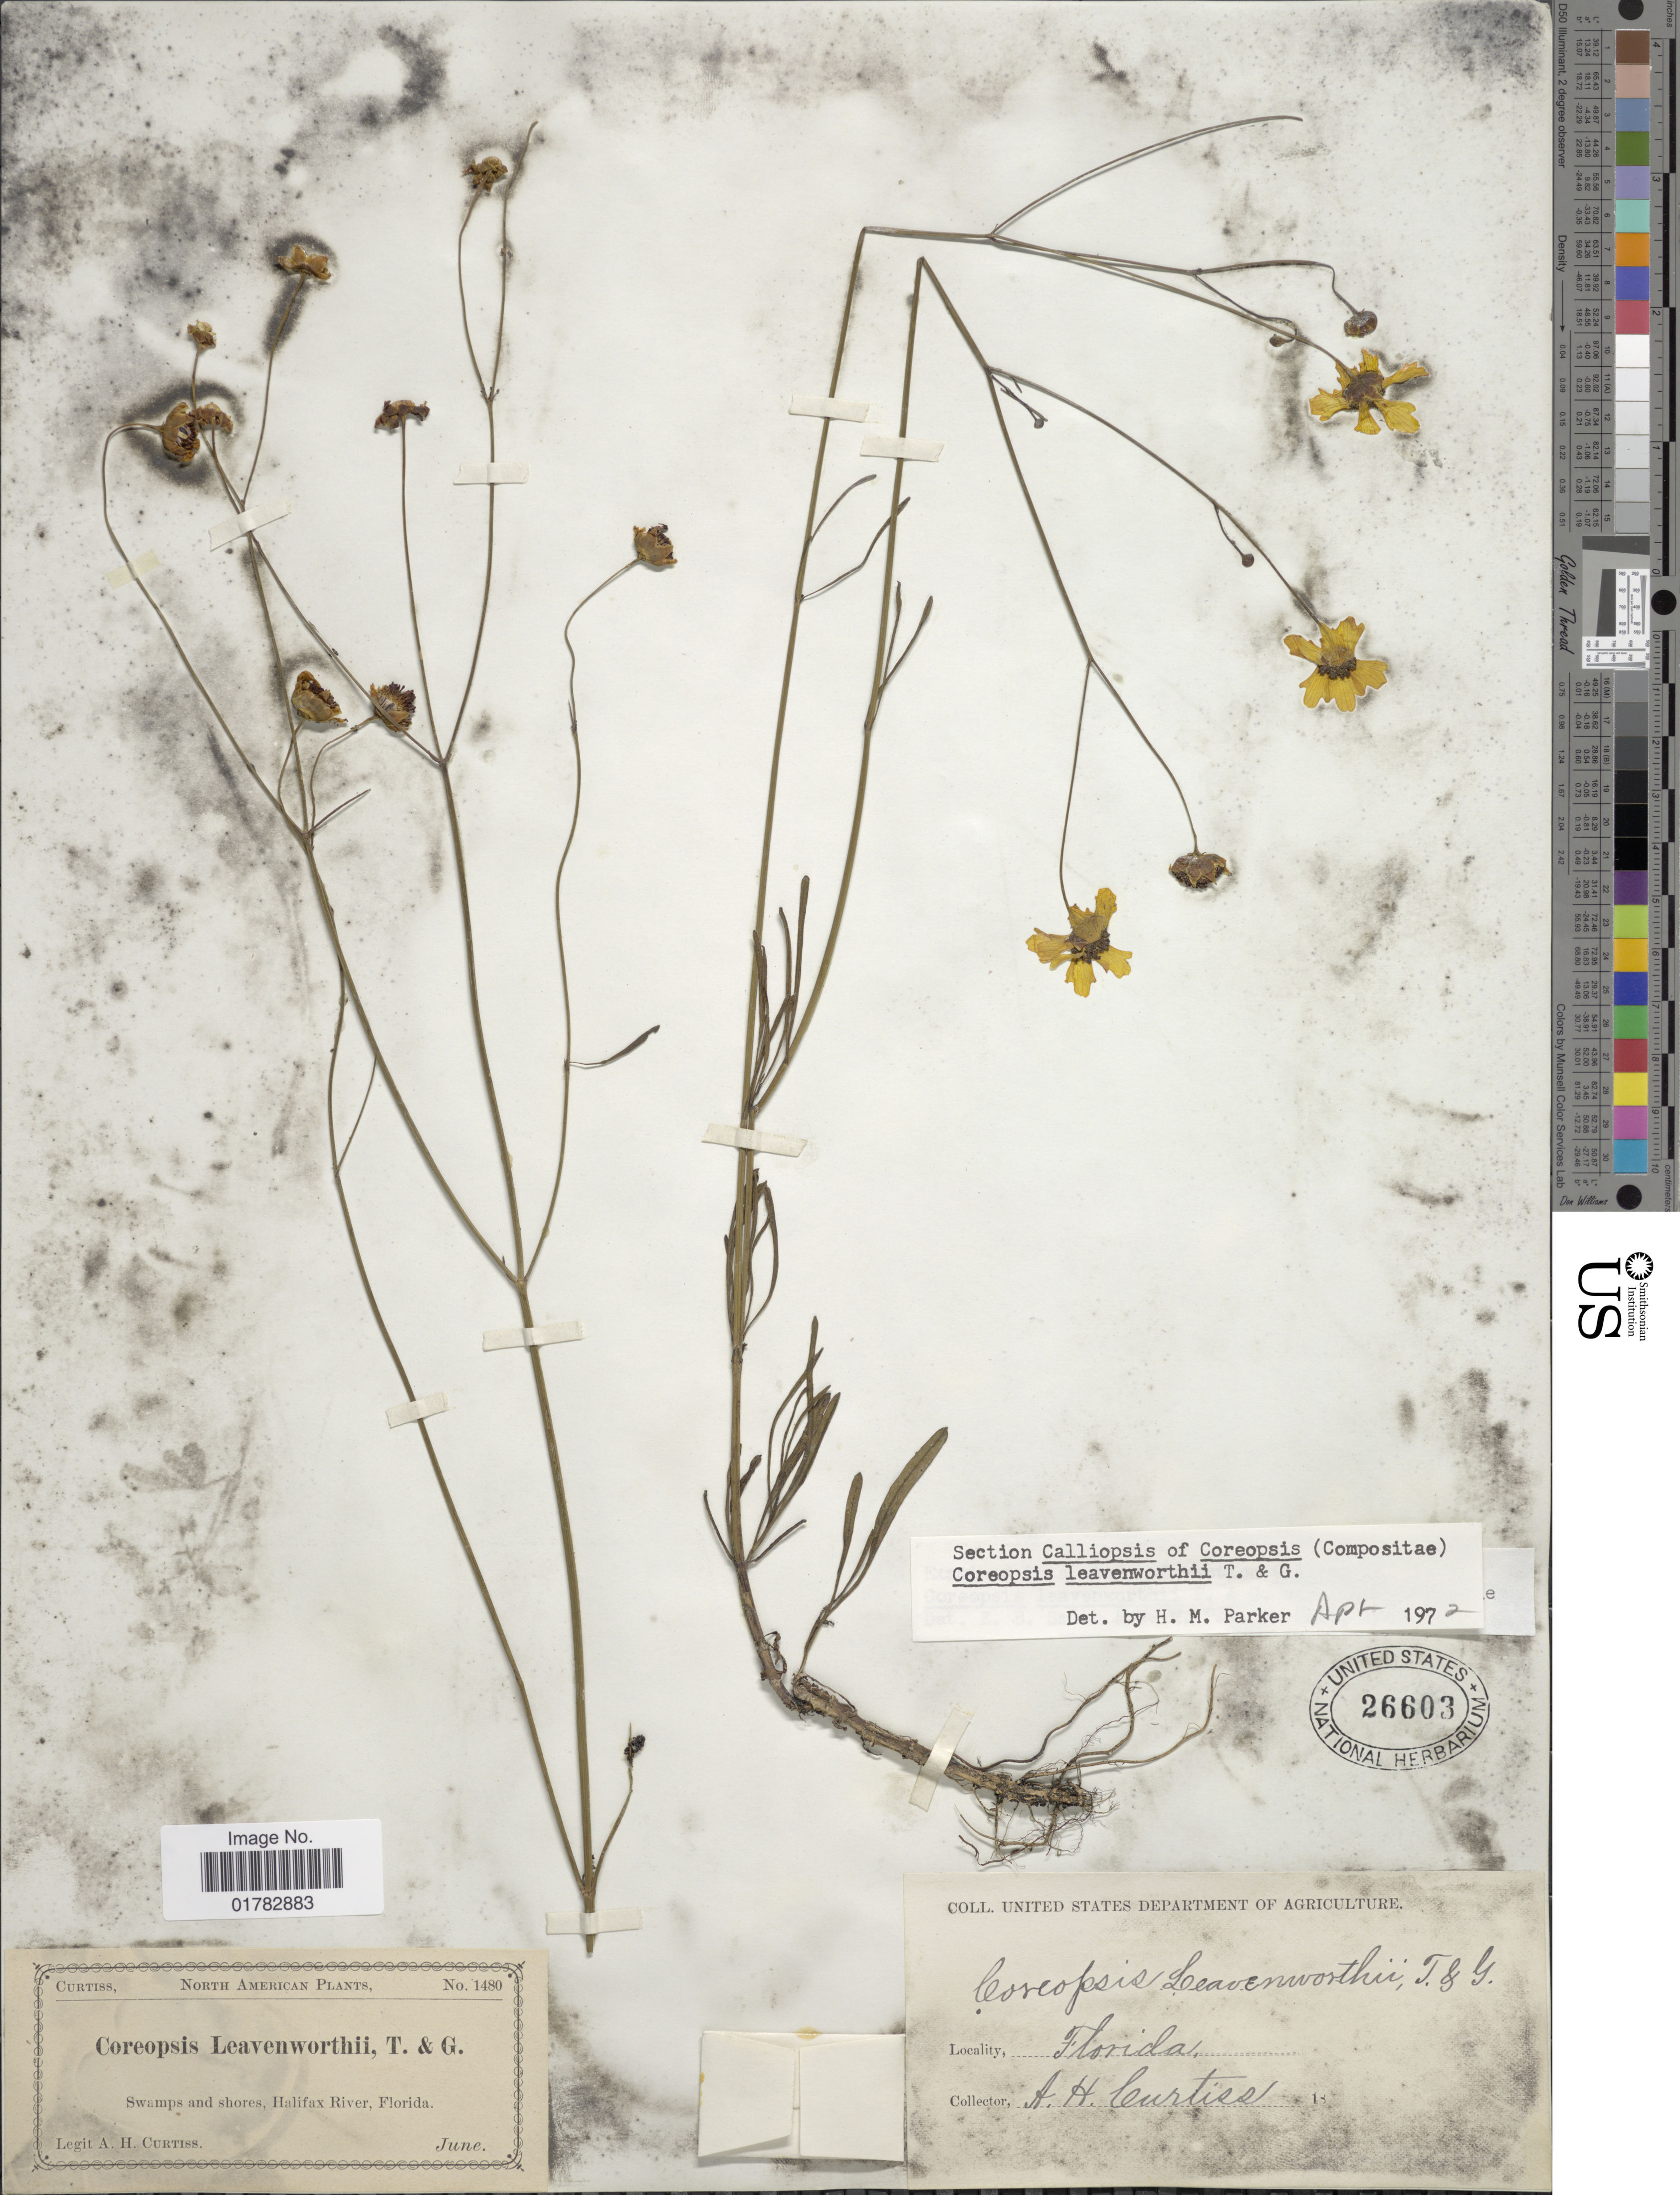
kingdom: Plantae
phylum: Tracheophyta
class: Magnoliopsida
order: Asterales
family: Asteraceae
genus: Coreopsis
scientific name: Coreopsis leavenworthii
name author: Torr. & A. Gray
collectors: A. H. Curtiss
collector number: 1480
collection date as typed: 18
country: United States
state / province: Florida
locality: North America, swamps and shores, Halifax River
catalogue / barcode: US 26603